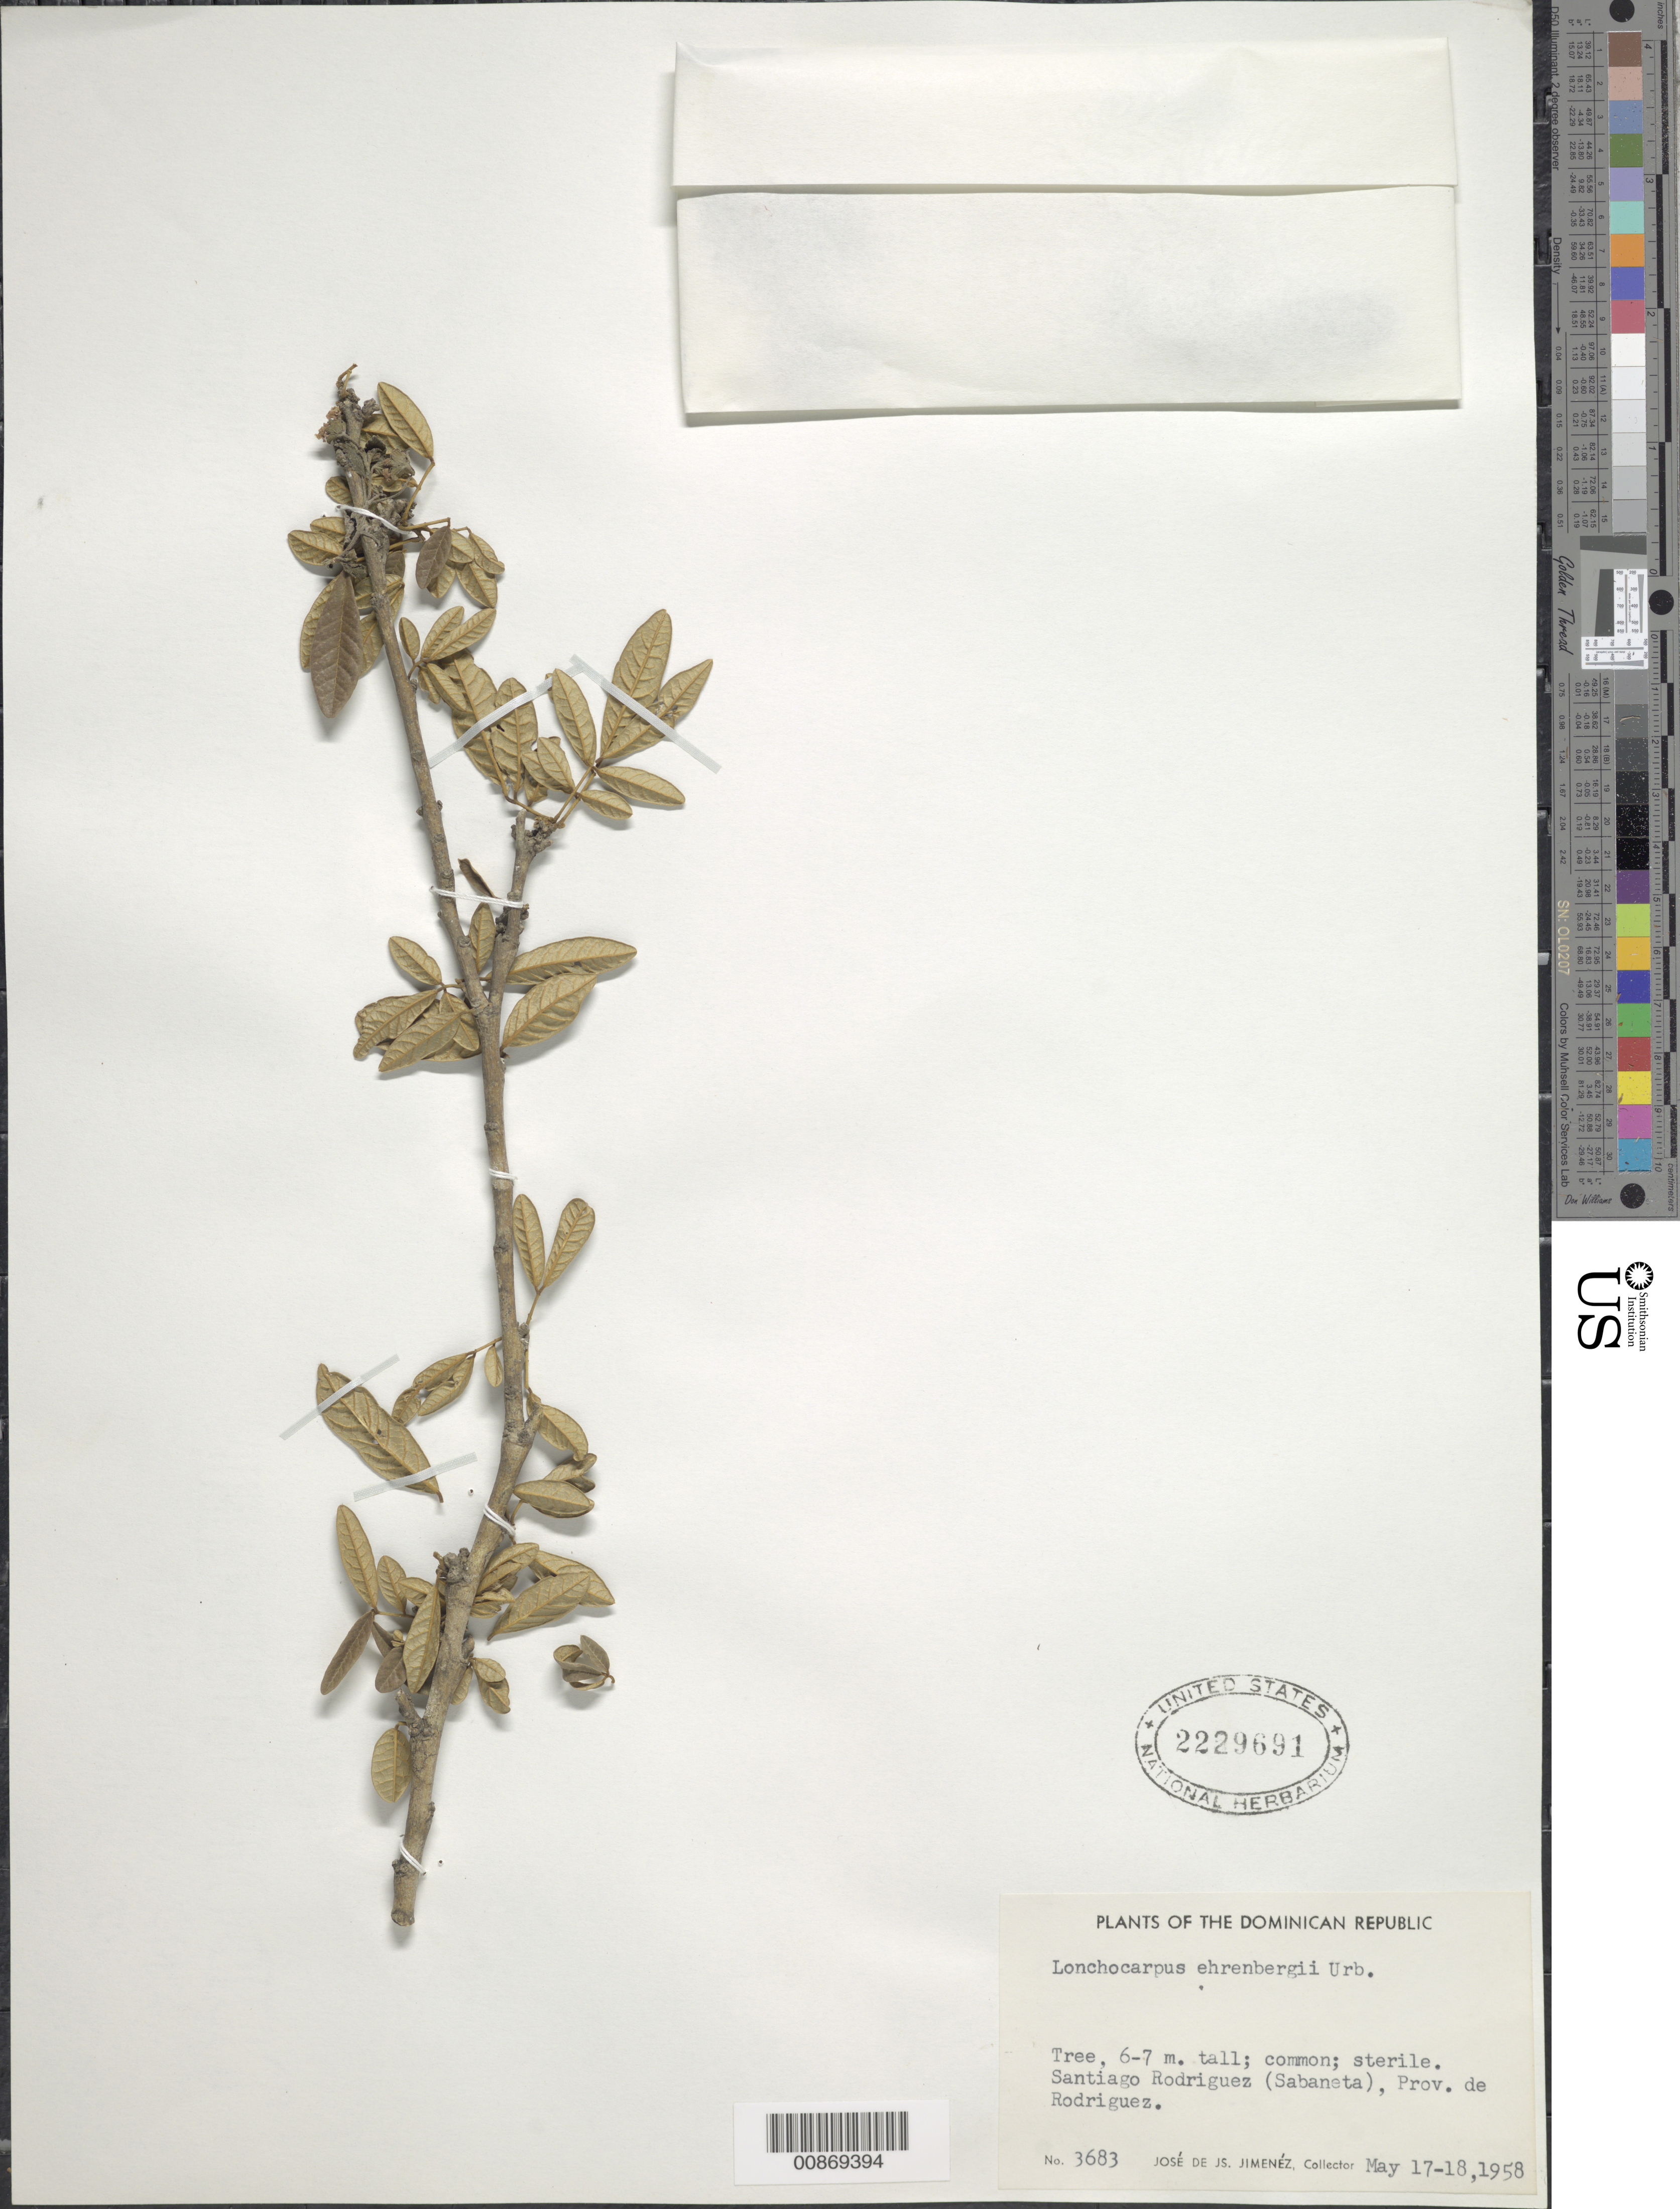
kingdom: Plantae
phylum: Tracheophyta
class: Magnoliopsida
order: Fabales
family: Fabaceae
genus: Lonchocarpus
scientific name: Lonchocarpus ehrenbergii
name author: Urb.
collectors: J. J. Jiménez Almonte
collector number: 3683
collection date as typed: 17 May 1958 to 18 May 1958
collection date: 1958-05-17/1958-05-18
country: Dominican Republic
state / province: Santiago Rodríguez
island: Hispaniola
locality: Santiago Rodríguez (Sabaneta).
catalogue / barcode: US 2229691